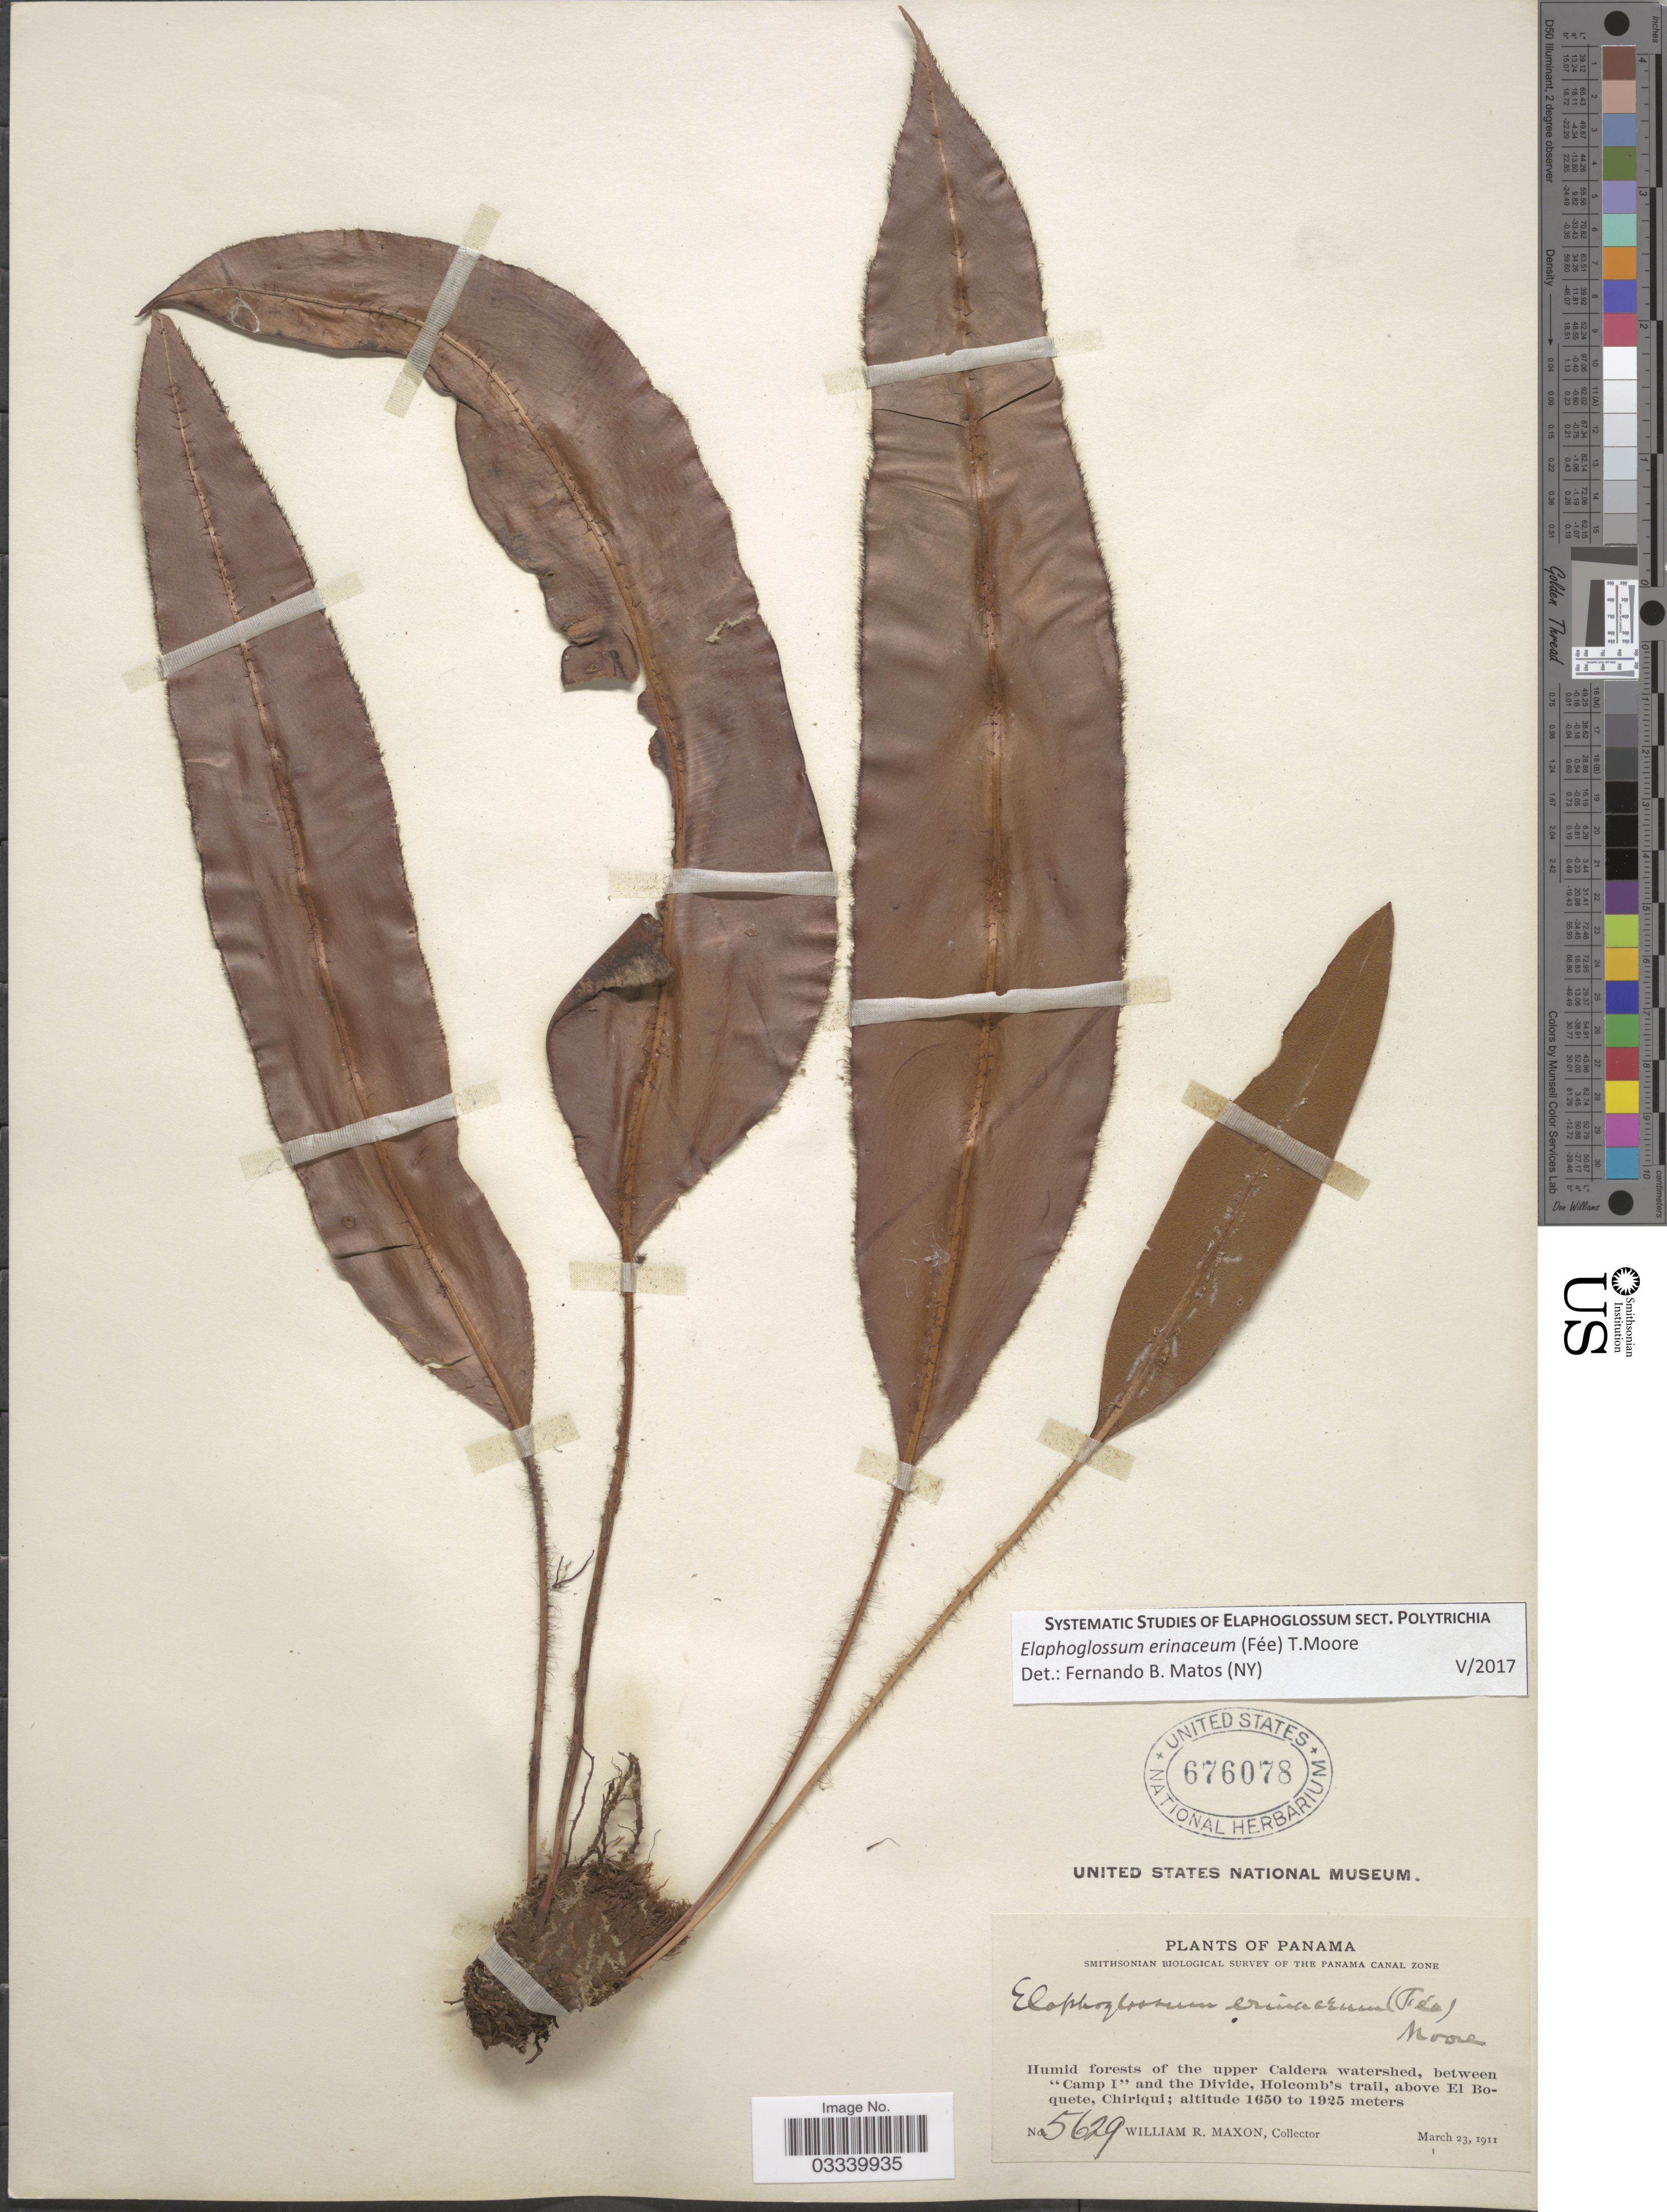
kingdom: Plantae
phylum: Tracheophyta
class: Polypodiopsida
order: Polypodiales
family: Dryopteridaceae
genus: Elaphoglossum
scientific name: Elaphoglossum erinaceum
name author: (Fée) T. Moore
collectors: W. R. Maxon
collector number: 5629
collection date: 1911-03-23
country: Panama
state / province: Chiriqui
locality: Humid forests of the upper Caldera watershed, between 'Camp I' and the Divide, Holcomb's trail above El Boquete.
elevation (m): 1650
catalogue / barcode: US 676078